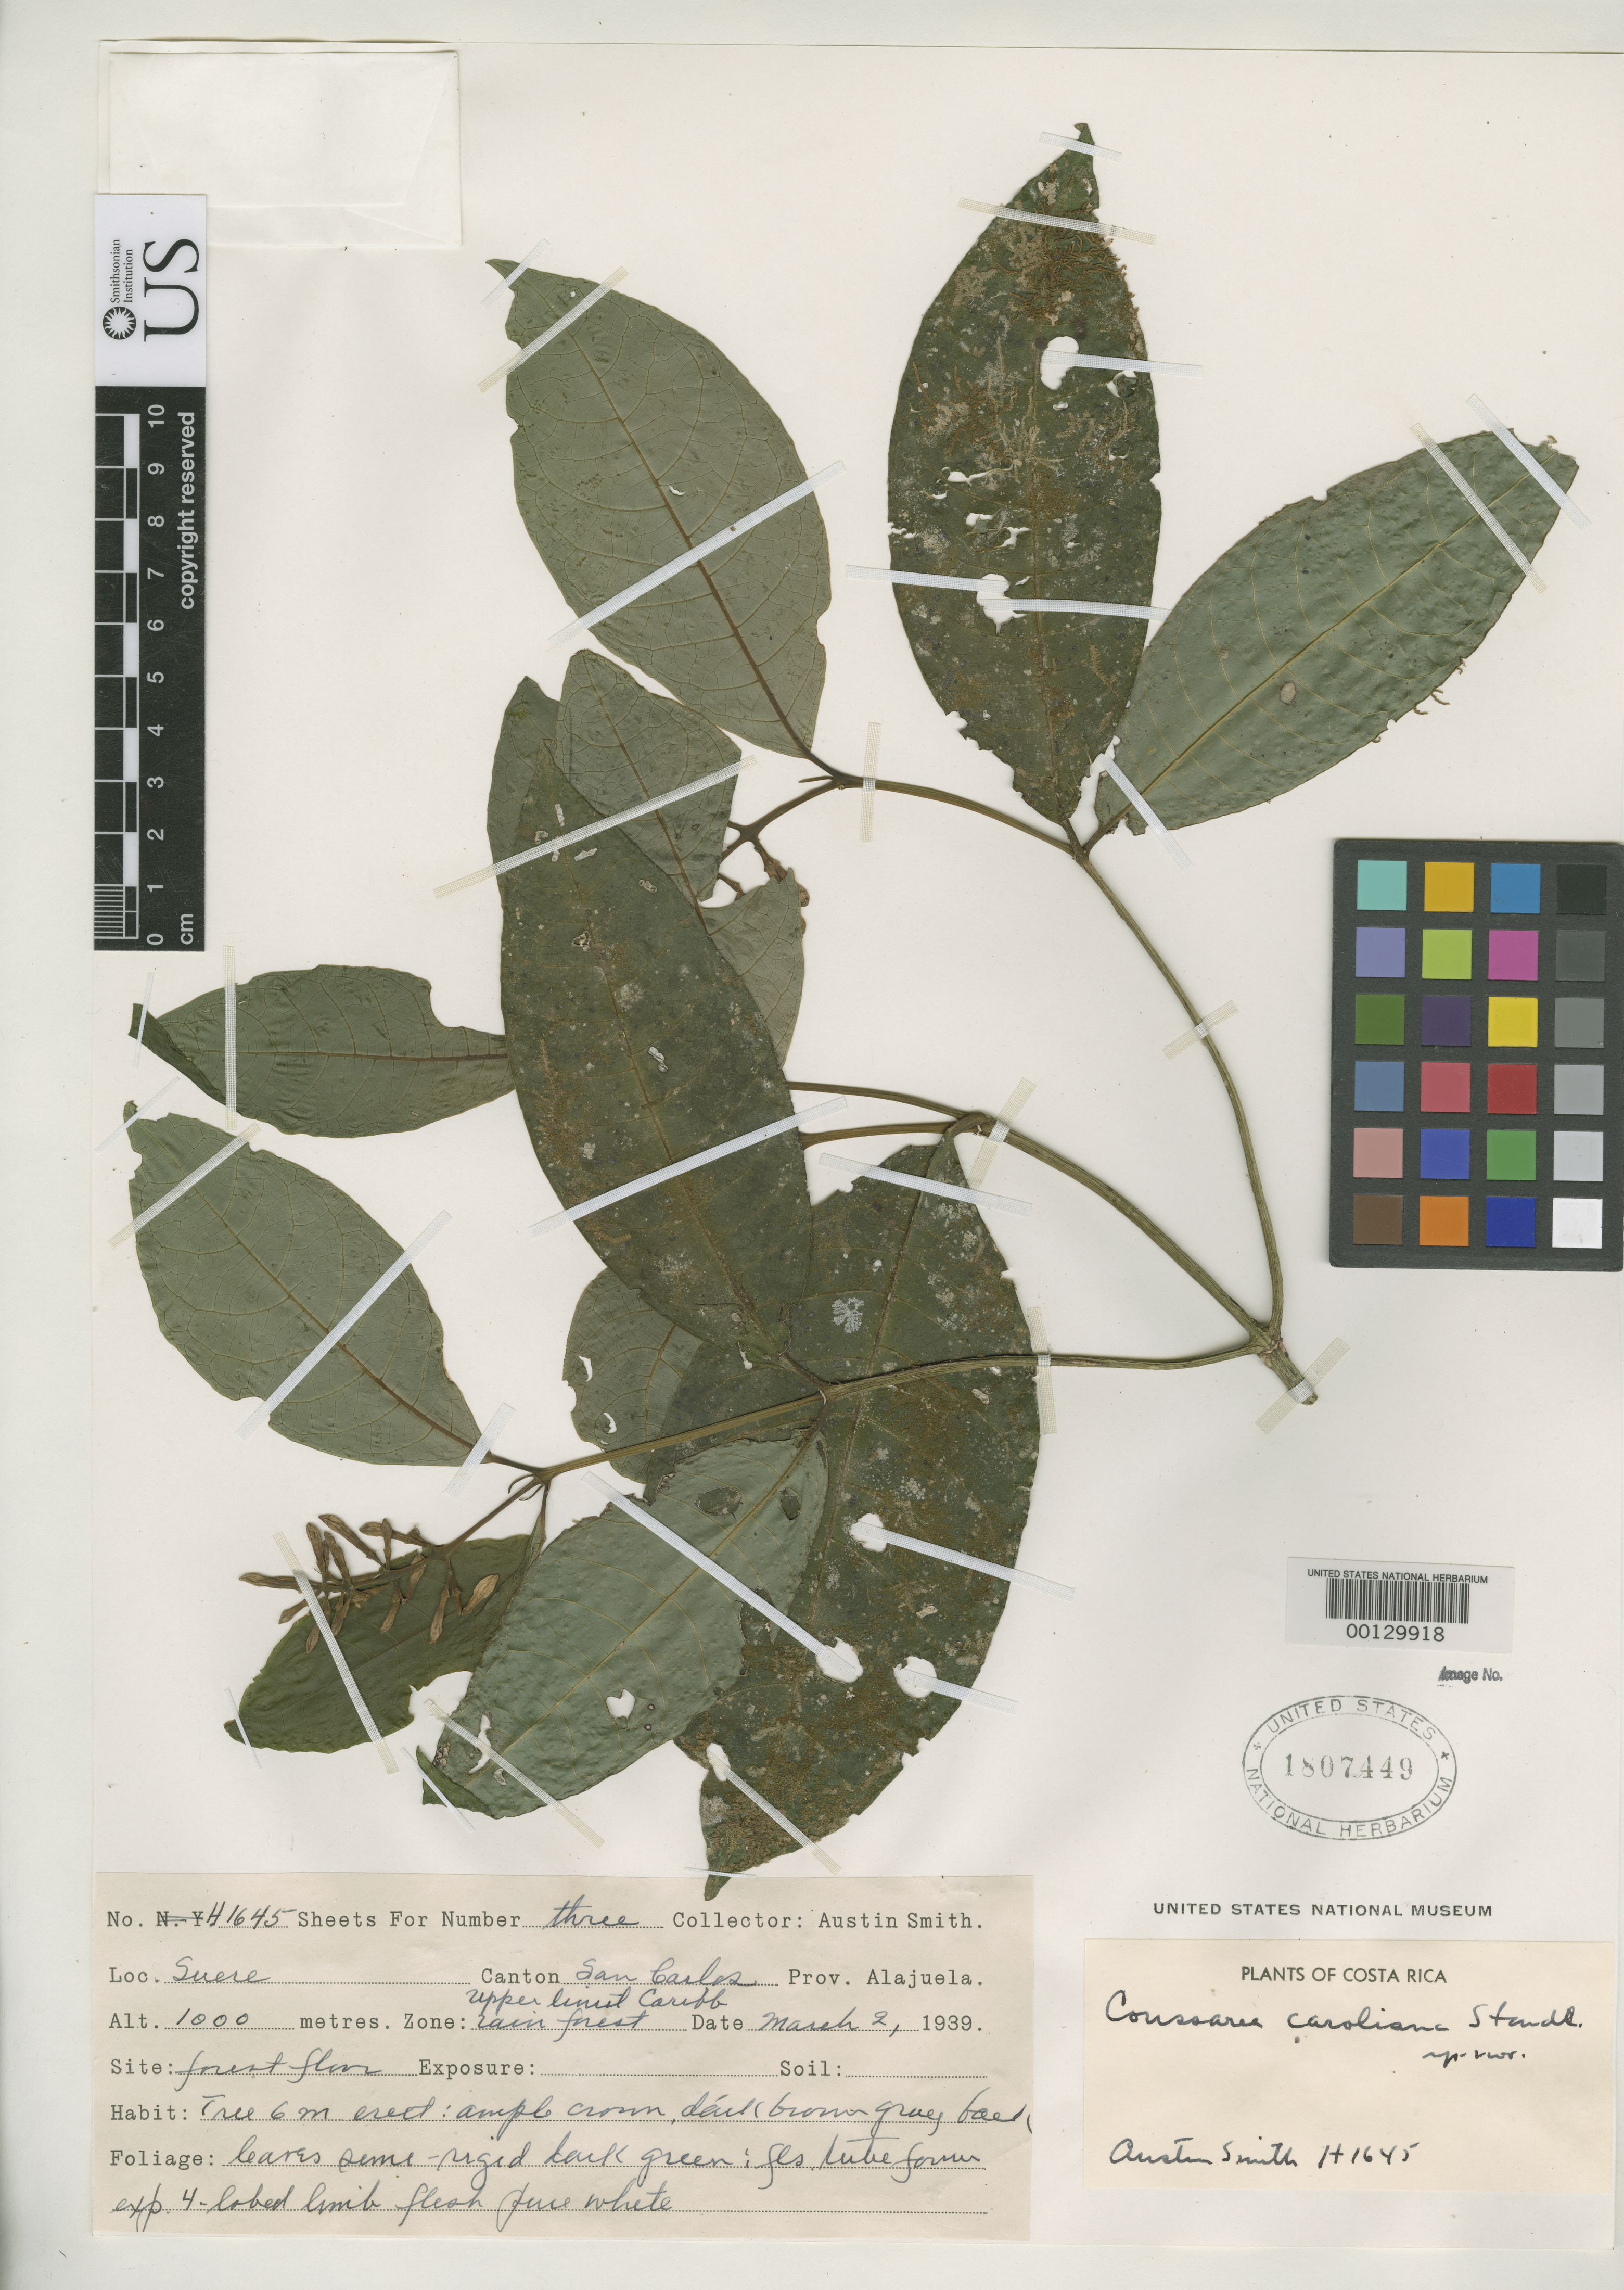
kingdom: Plantae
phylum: Tracheophyta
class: Magnoliopsida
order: Gentianales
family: Rubiaceae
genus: Coussarea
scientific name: Coussarea caroliana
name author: Standl.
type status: Isotype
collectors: Aust P. Smith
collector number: H 1645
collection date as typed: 02 Mar 1939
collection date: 1939-03-02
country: Costa Rica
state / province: Alajuela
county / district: San Carlos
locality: Sucre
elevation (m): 1000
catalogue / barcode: US 1807449